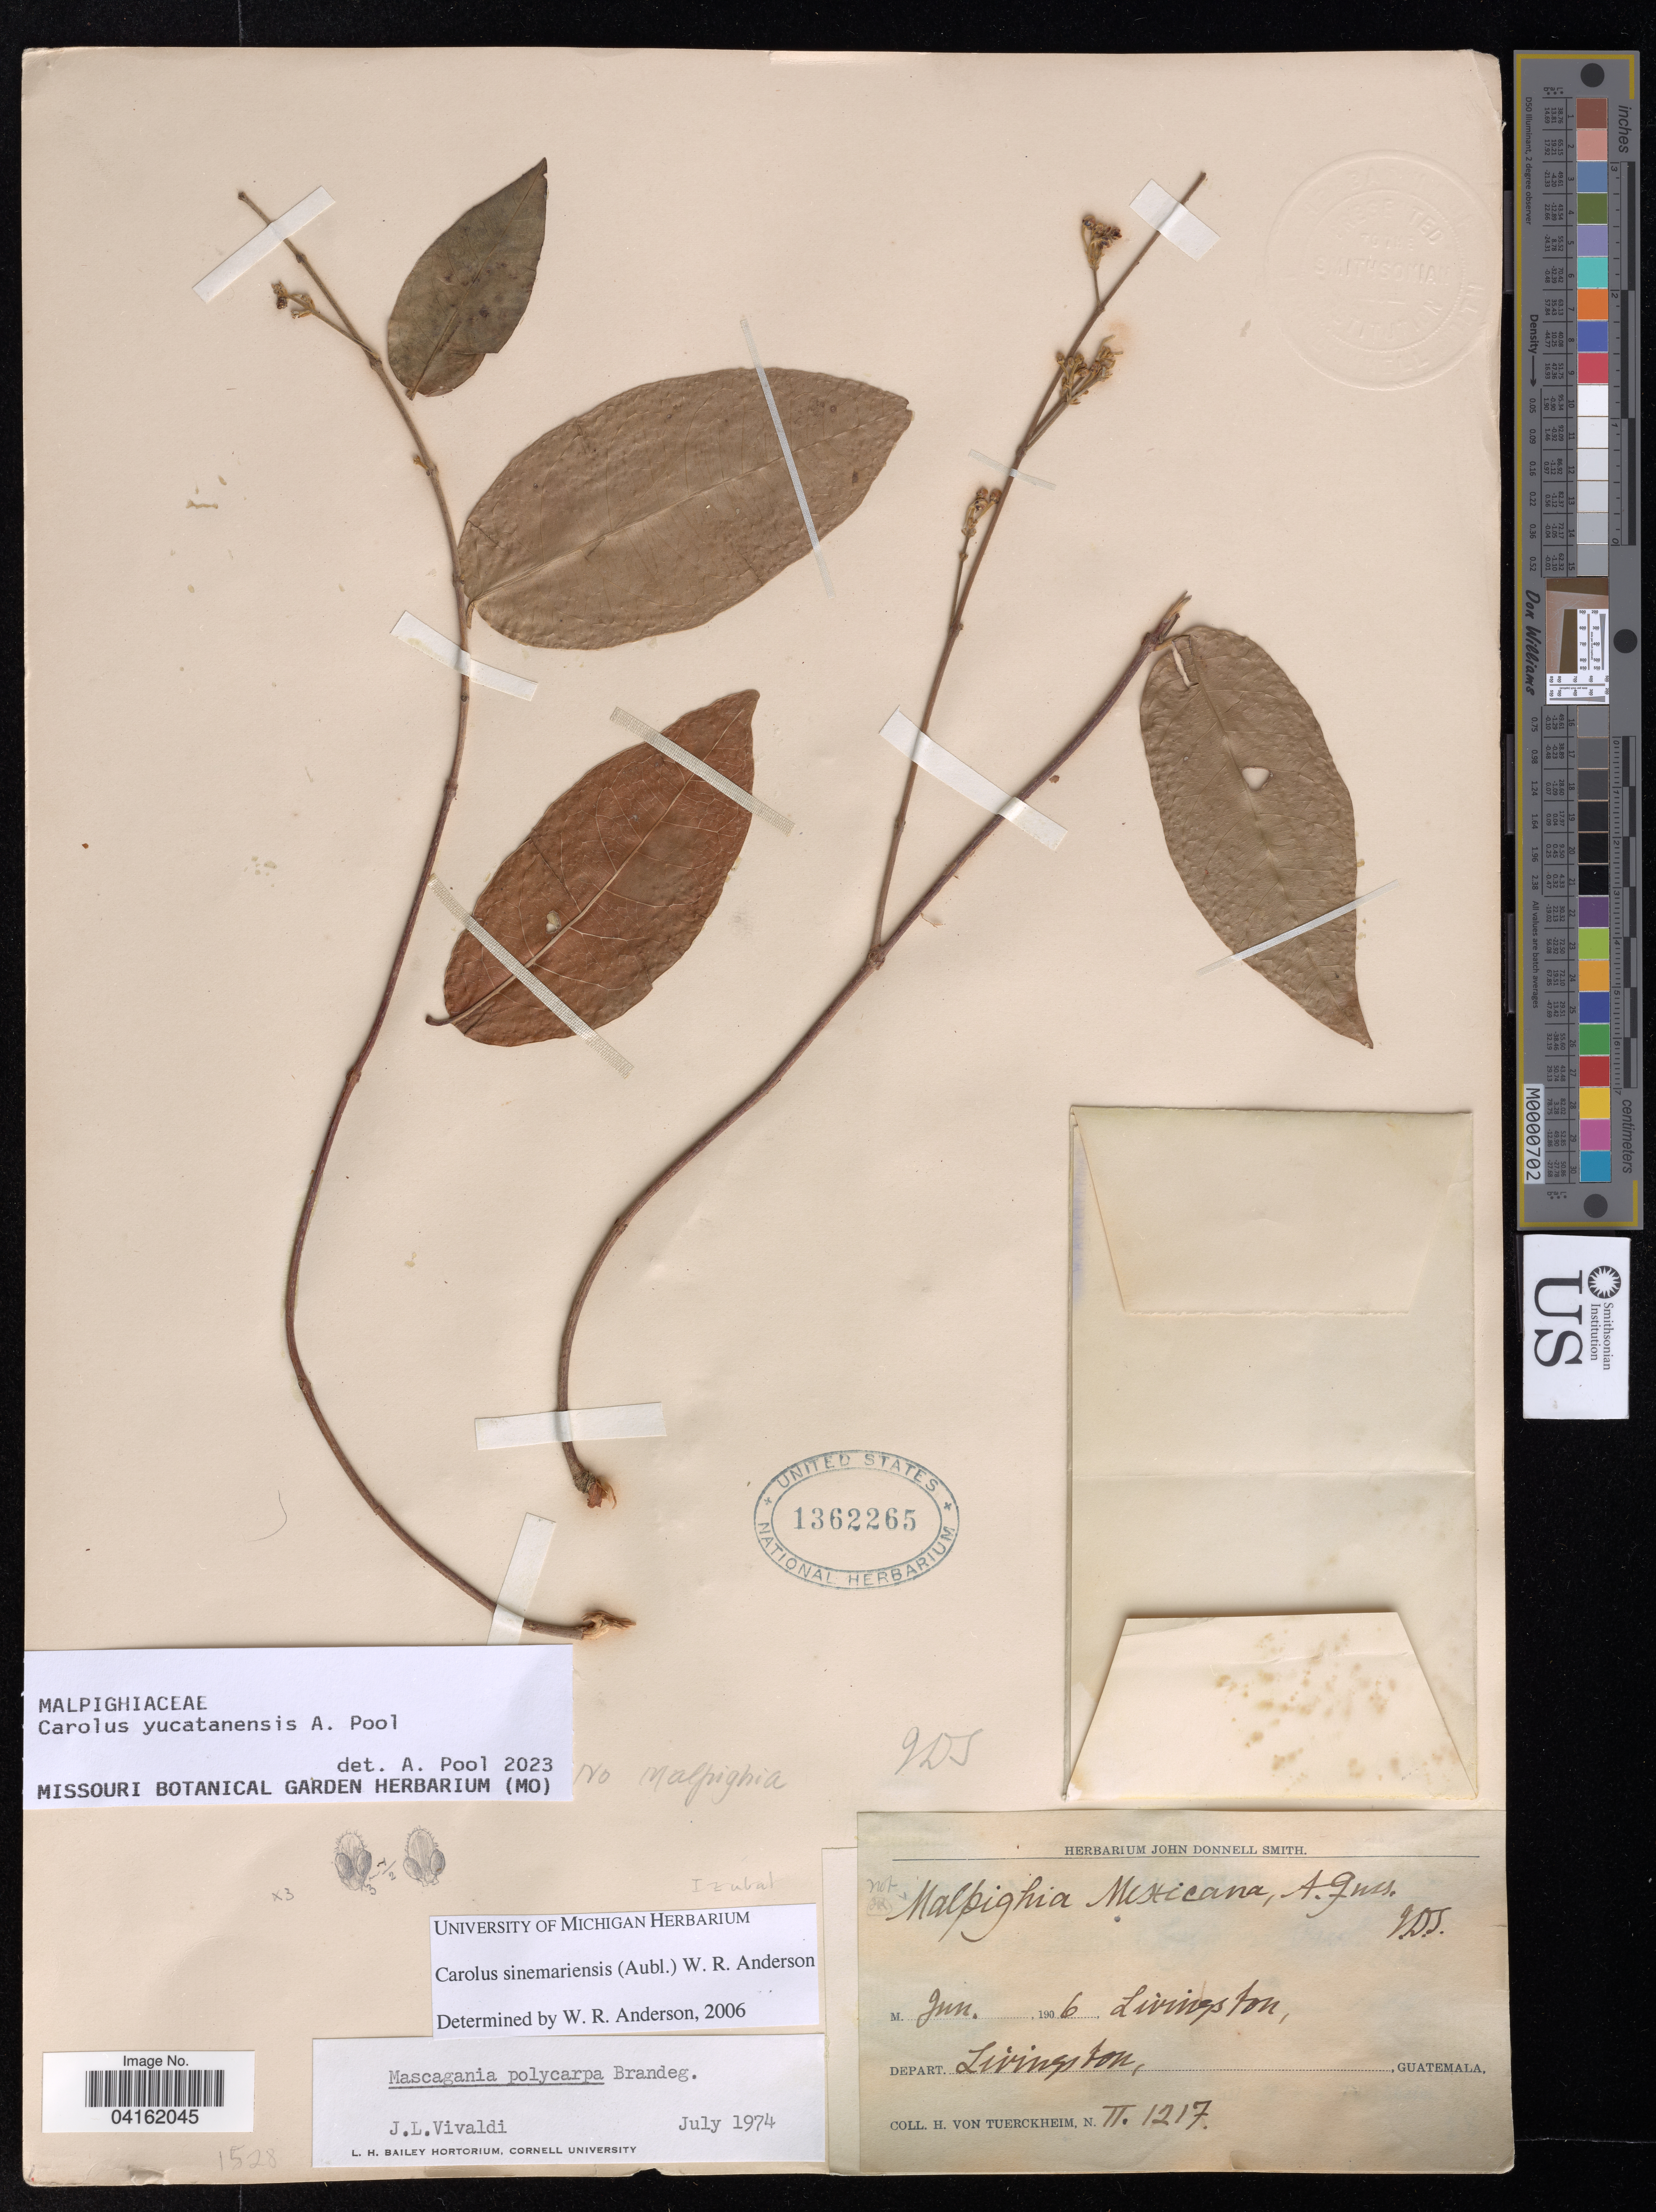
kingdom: Plantae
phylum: Tracheophyta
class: Magnoliopsida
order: Malpighiales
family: Malpighiaceae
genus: Carolus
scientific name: Carolus yucatanensis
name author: A. Pool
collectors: H. von Tuerckheim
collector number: II.1217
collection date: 1906-06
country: Guatemala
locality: Livingston, Depart. Livingston.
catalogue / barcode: US 1362265